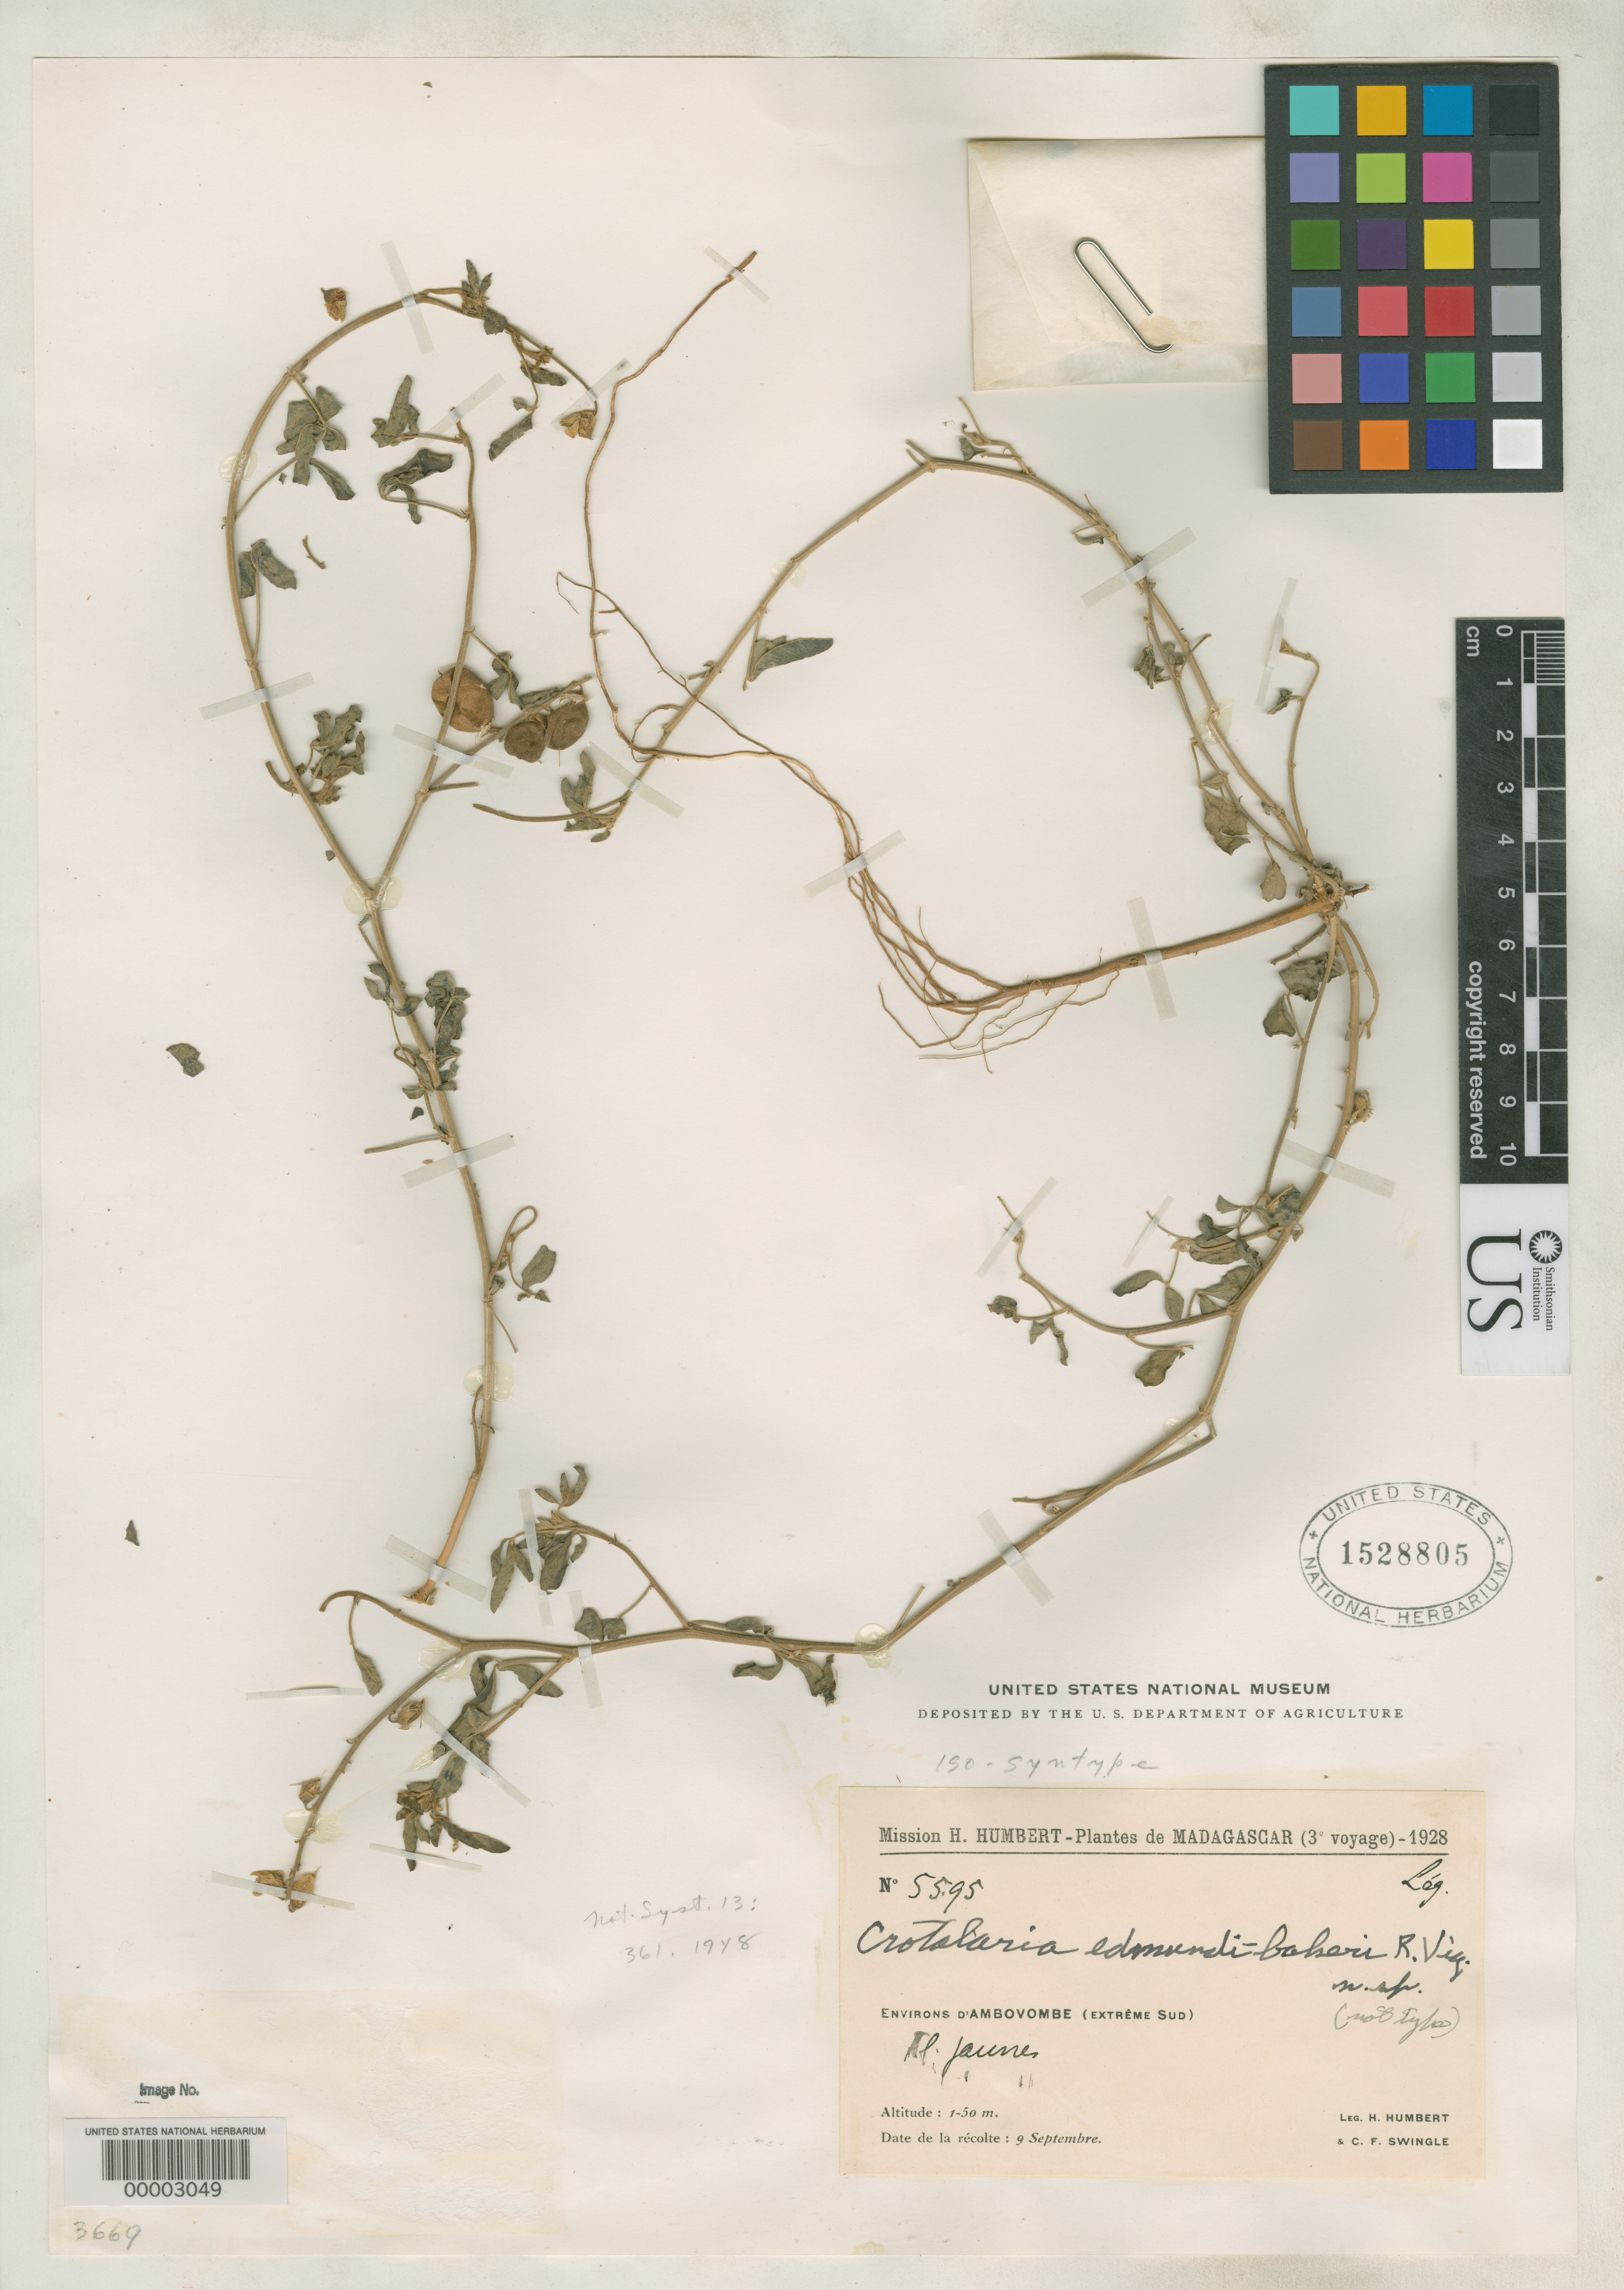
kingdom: Plantae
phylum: Tracheophyta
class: Magnoliopsida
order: Fabales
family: Fabaceae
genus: Crotalaria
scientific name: Crotalaria edmundi-bakeri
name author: R. Vig.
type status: Isosyntype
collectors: H. Humbert & C. Swingle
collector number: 5595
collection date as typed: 09 Sep 1928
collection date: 1928-09-09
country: Madagascar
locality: Amborombe.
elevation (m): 1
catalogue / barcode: US 1528805